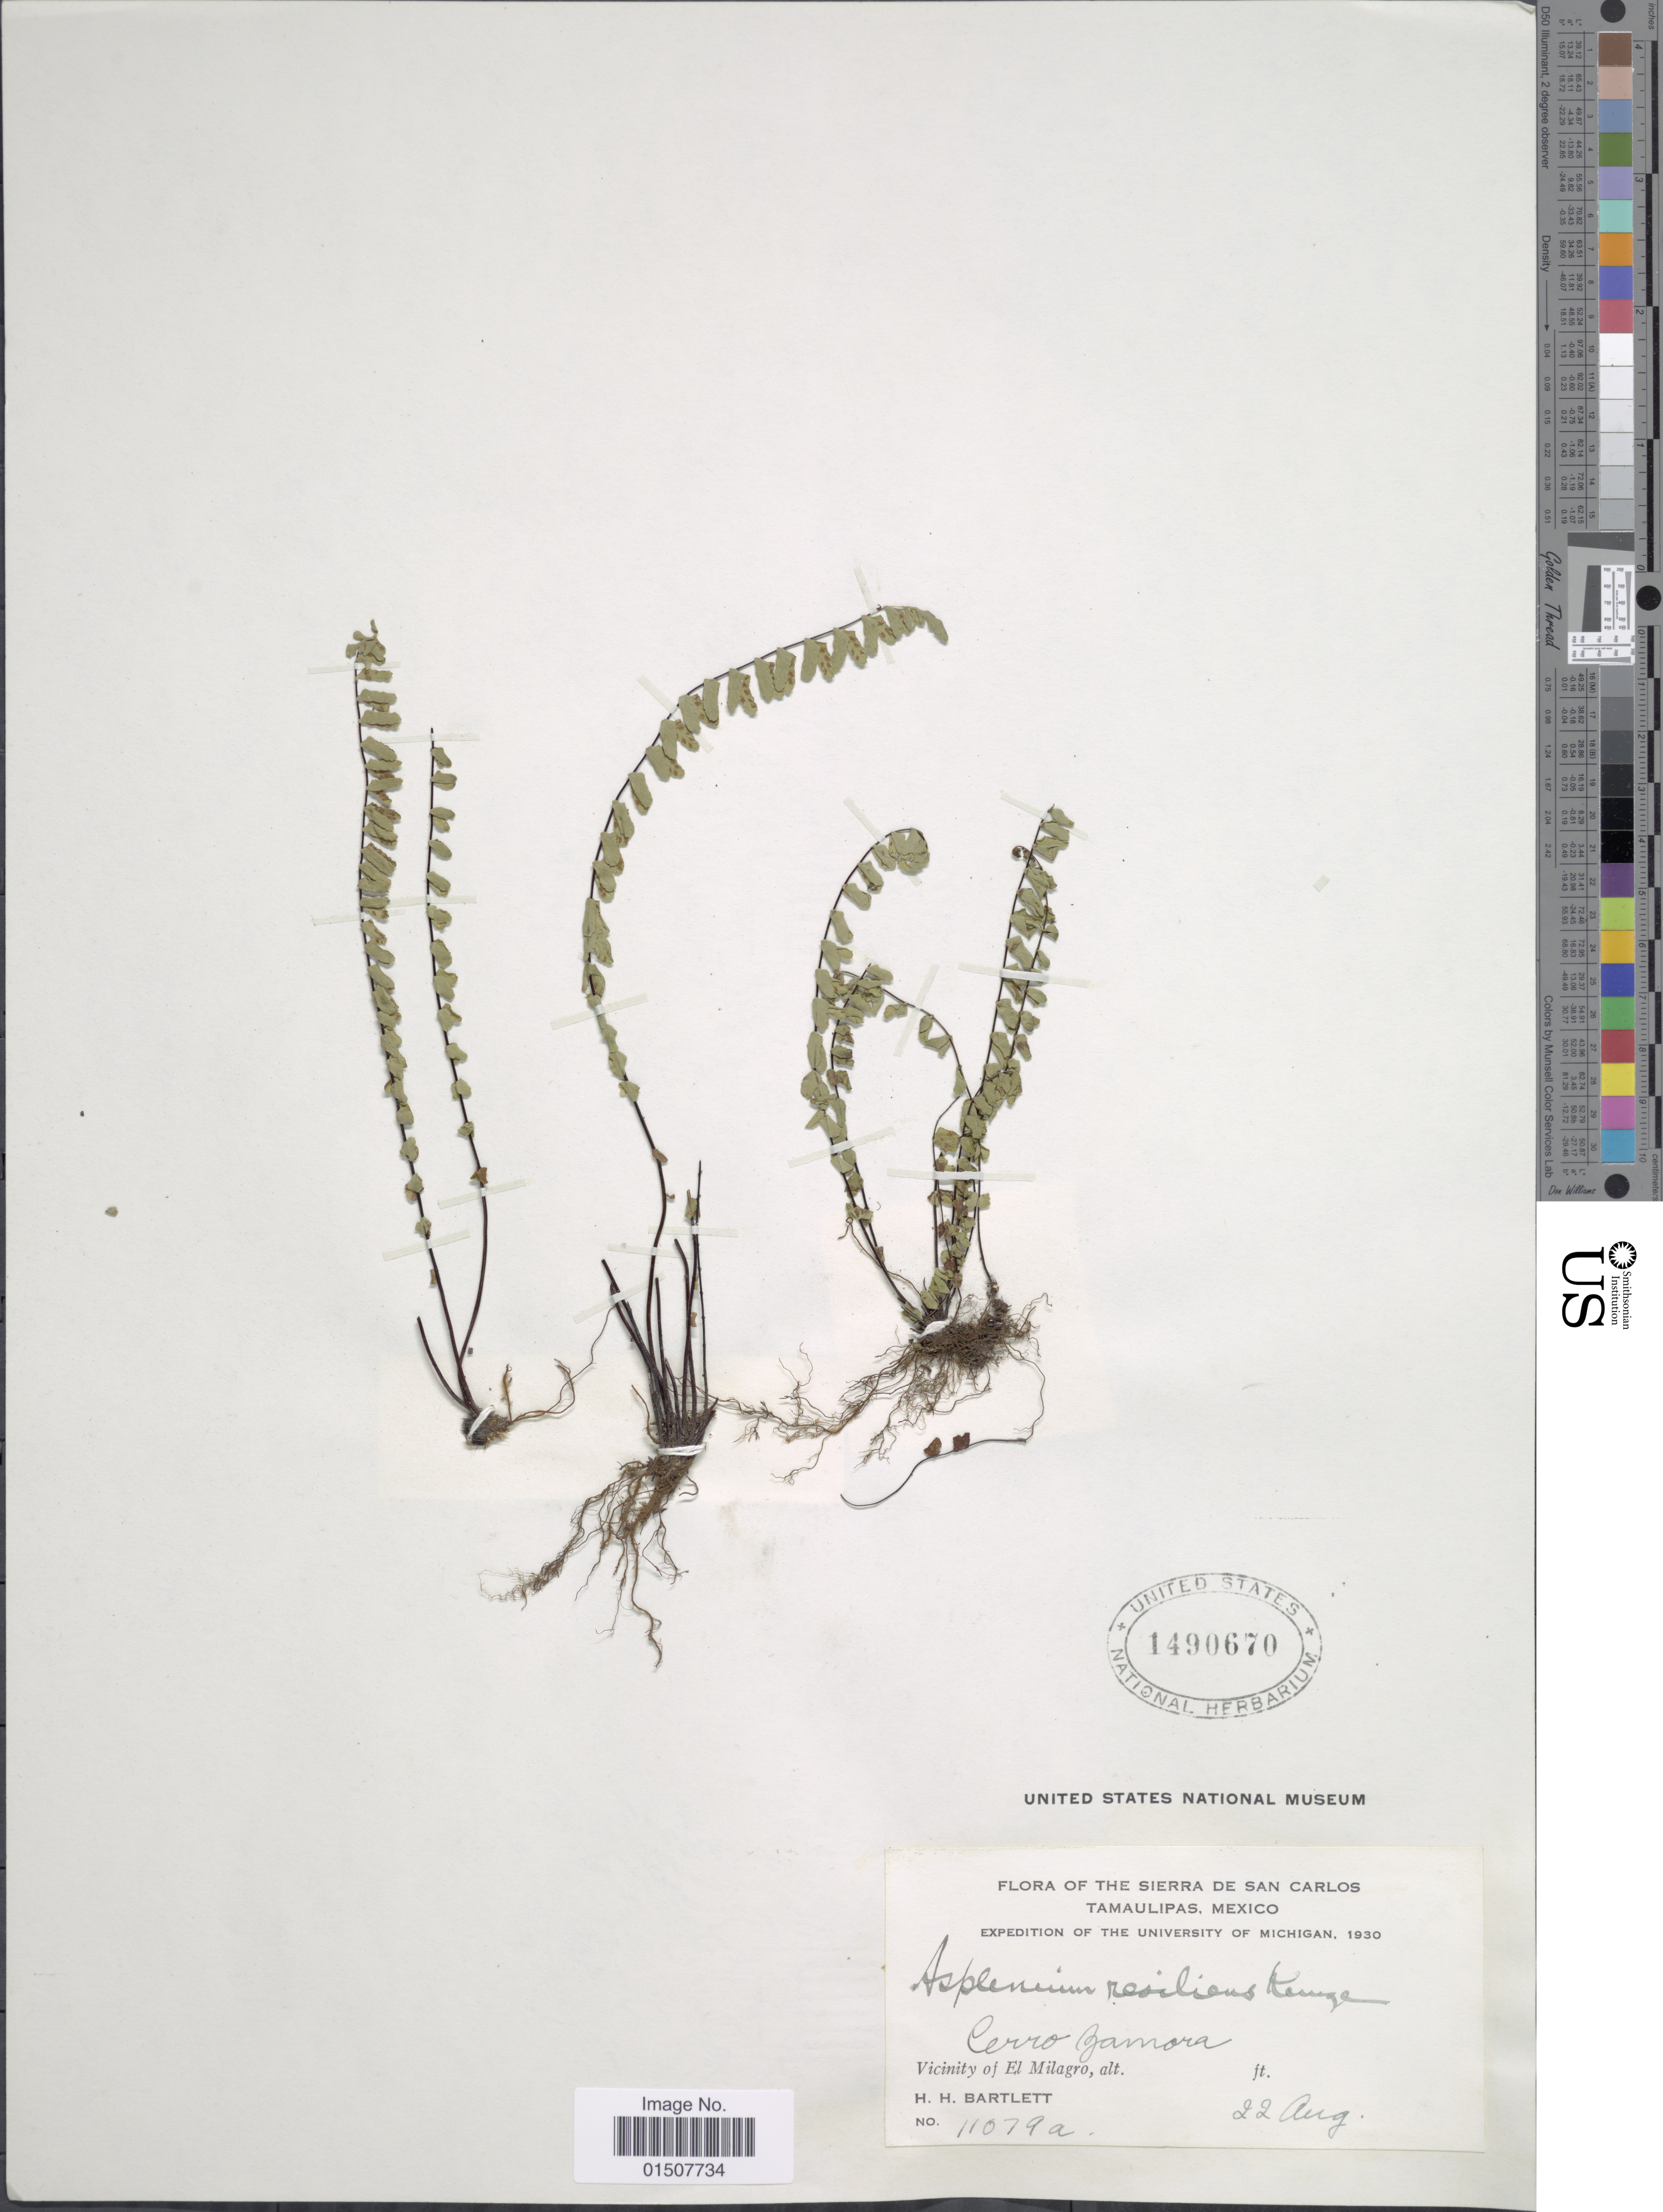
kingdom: Plantae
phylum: Tracheophyta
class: Polypodiopsida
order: Polypodiales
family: Aspleniaceae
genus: Asplenium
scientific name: Asplenium resiliens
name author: Kunze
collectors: H. H. Bartlett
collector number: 11079a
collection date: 1930-08-22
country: Mexico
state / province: Tamaulipas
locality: The Sierra de San Carlos, Cerro Zamora, Vicinity of El Milagro.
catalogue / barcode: US 1490670